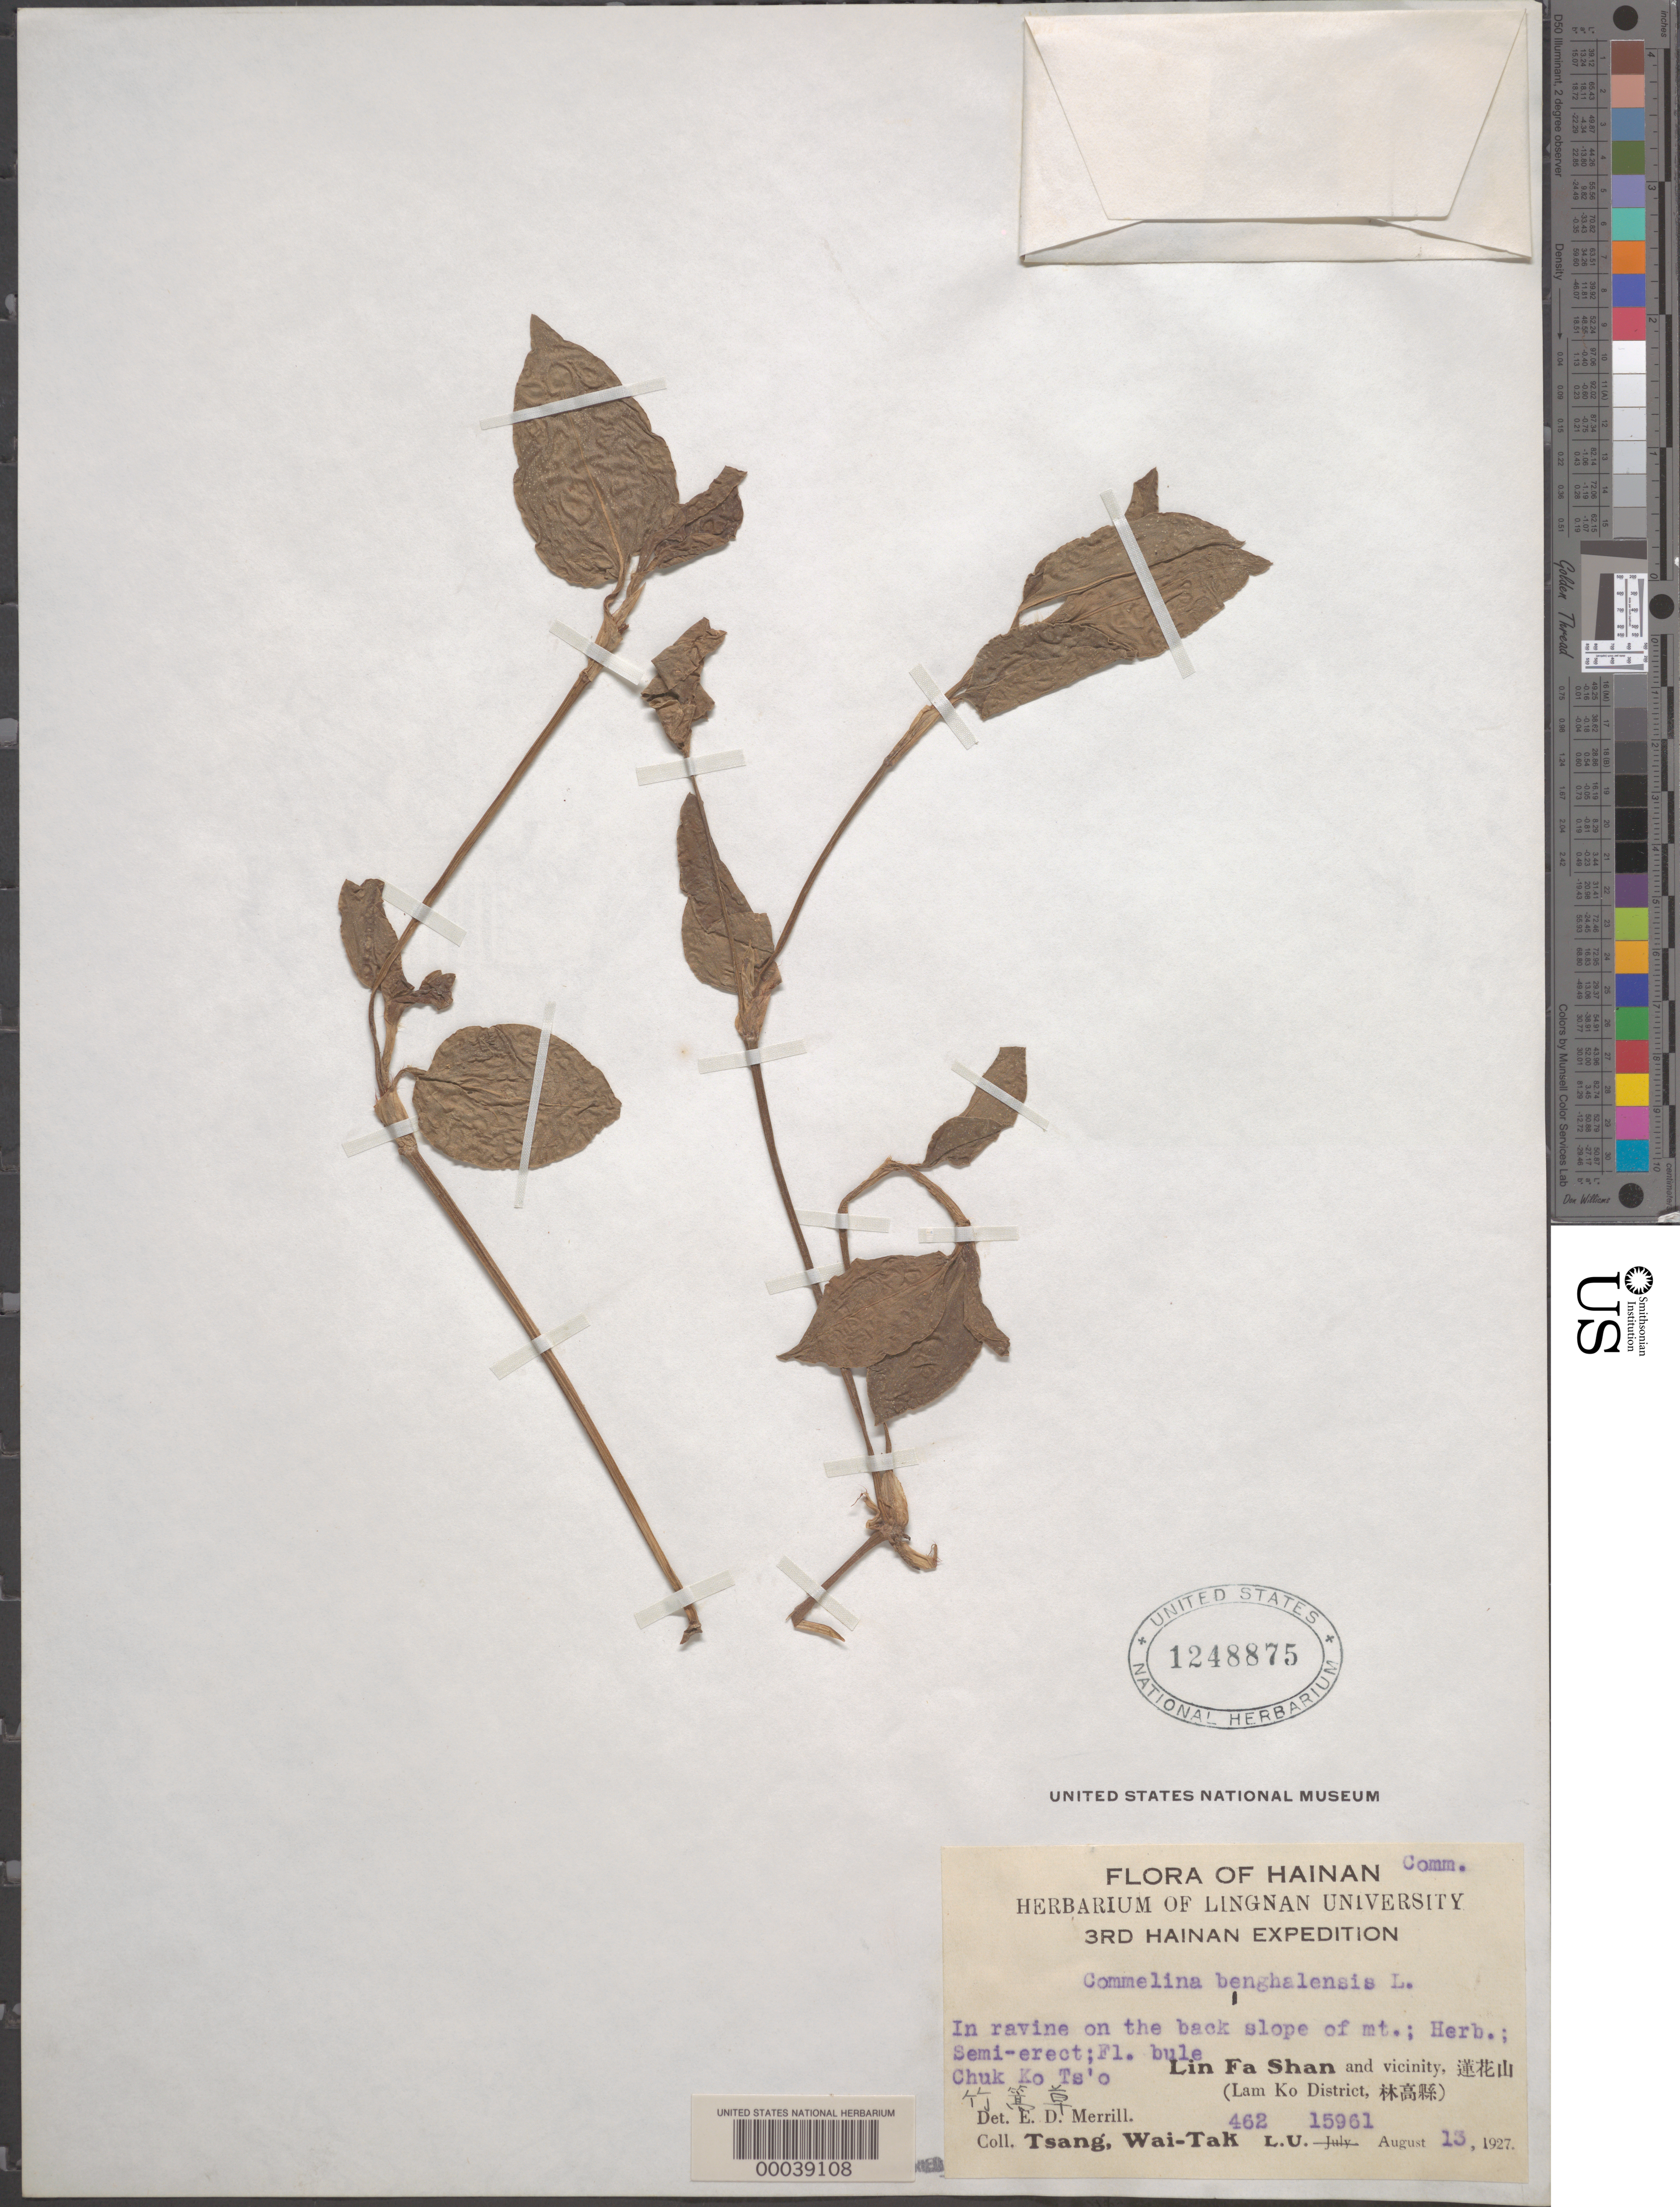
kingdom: Plantae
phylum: Tracheophyta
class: Liliopsida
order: Commelinales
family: Commelinaceae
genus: Commelina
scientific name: Commelina benghalensis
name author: L.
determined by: Merrill, Elmer D.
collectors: W. T. Tsang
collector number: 462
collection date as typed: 13 Aug 1927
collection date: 1927-08-13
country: China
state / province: Hainan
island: Hainan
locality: Hainan, lin fa shan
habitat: Ravine; back slope of mountain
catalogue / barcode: US 1248875